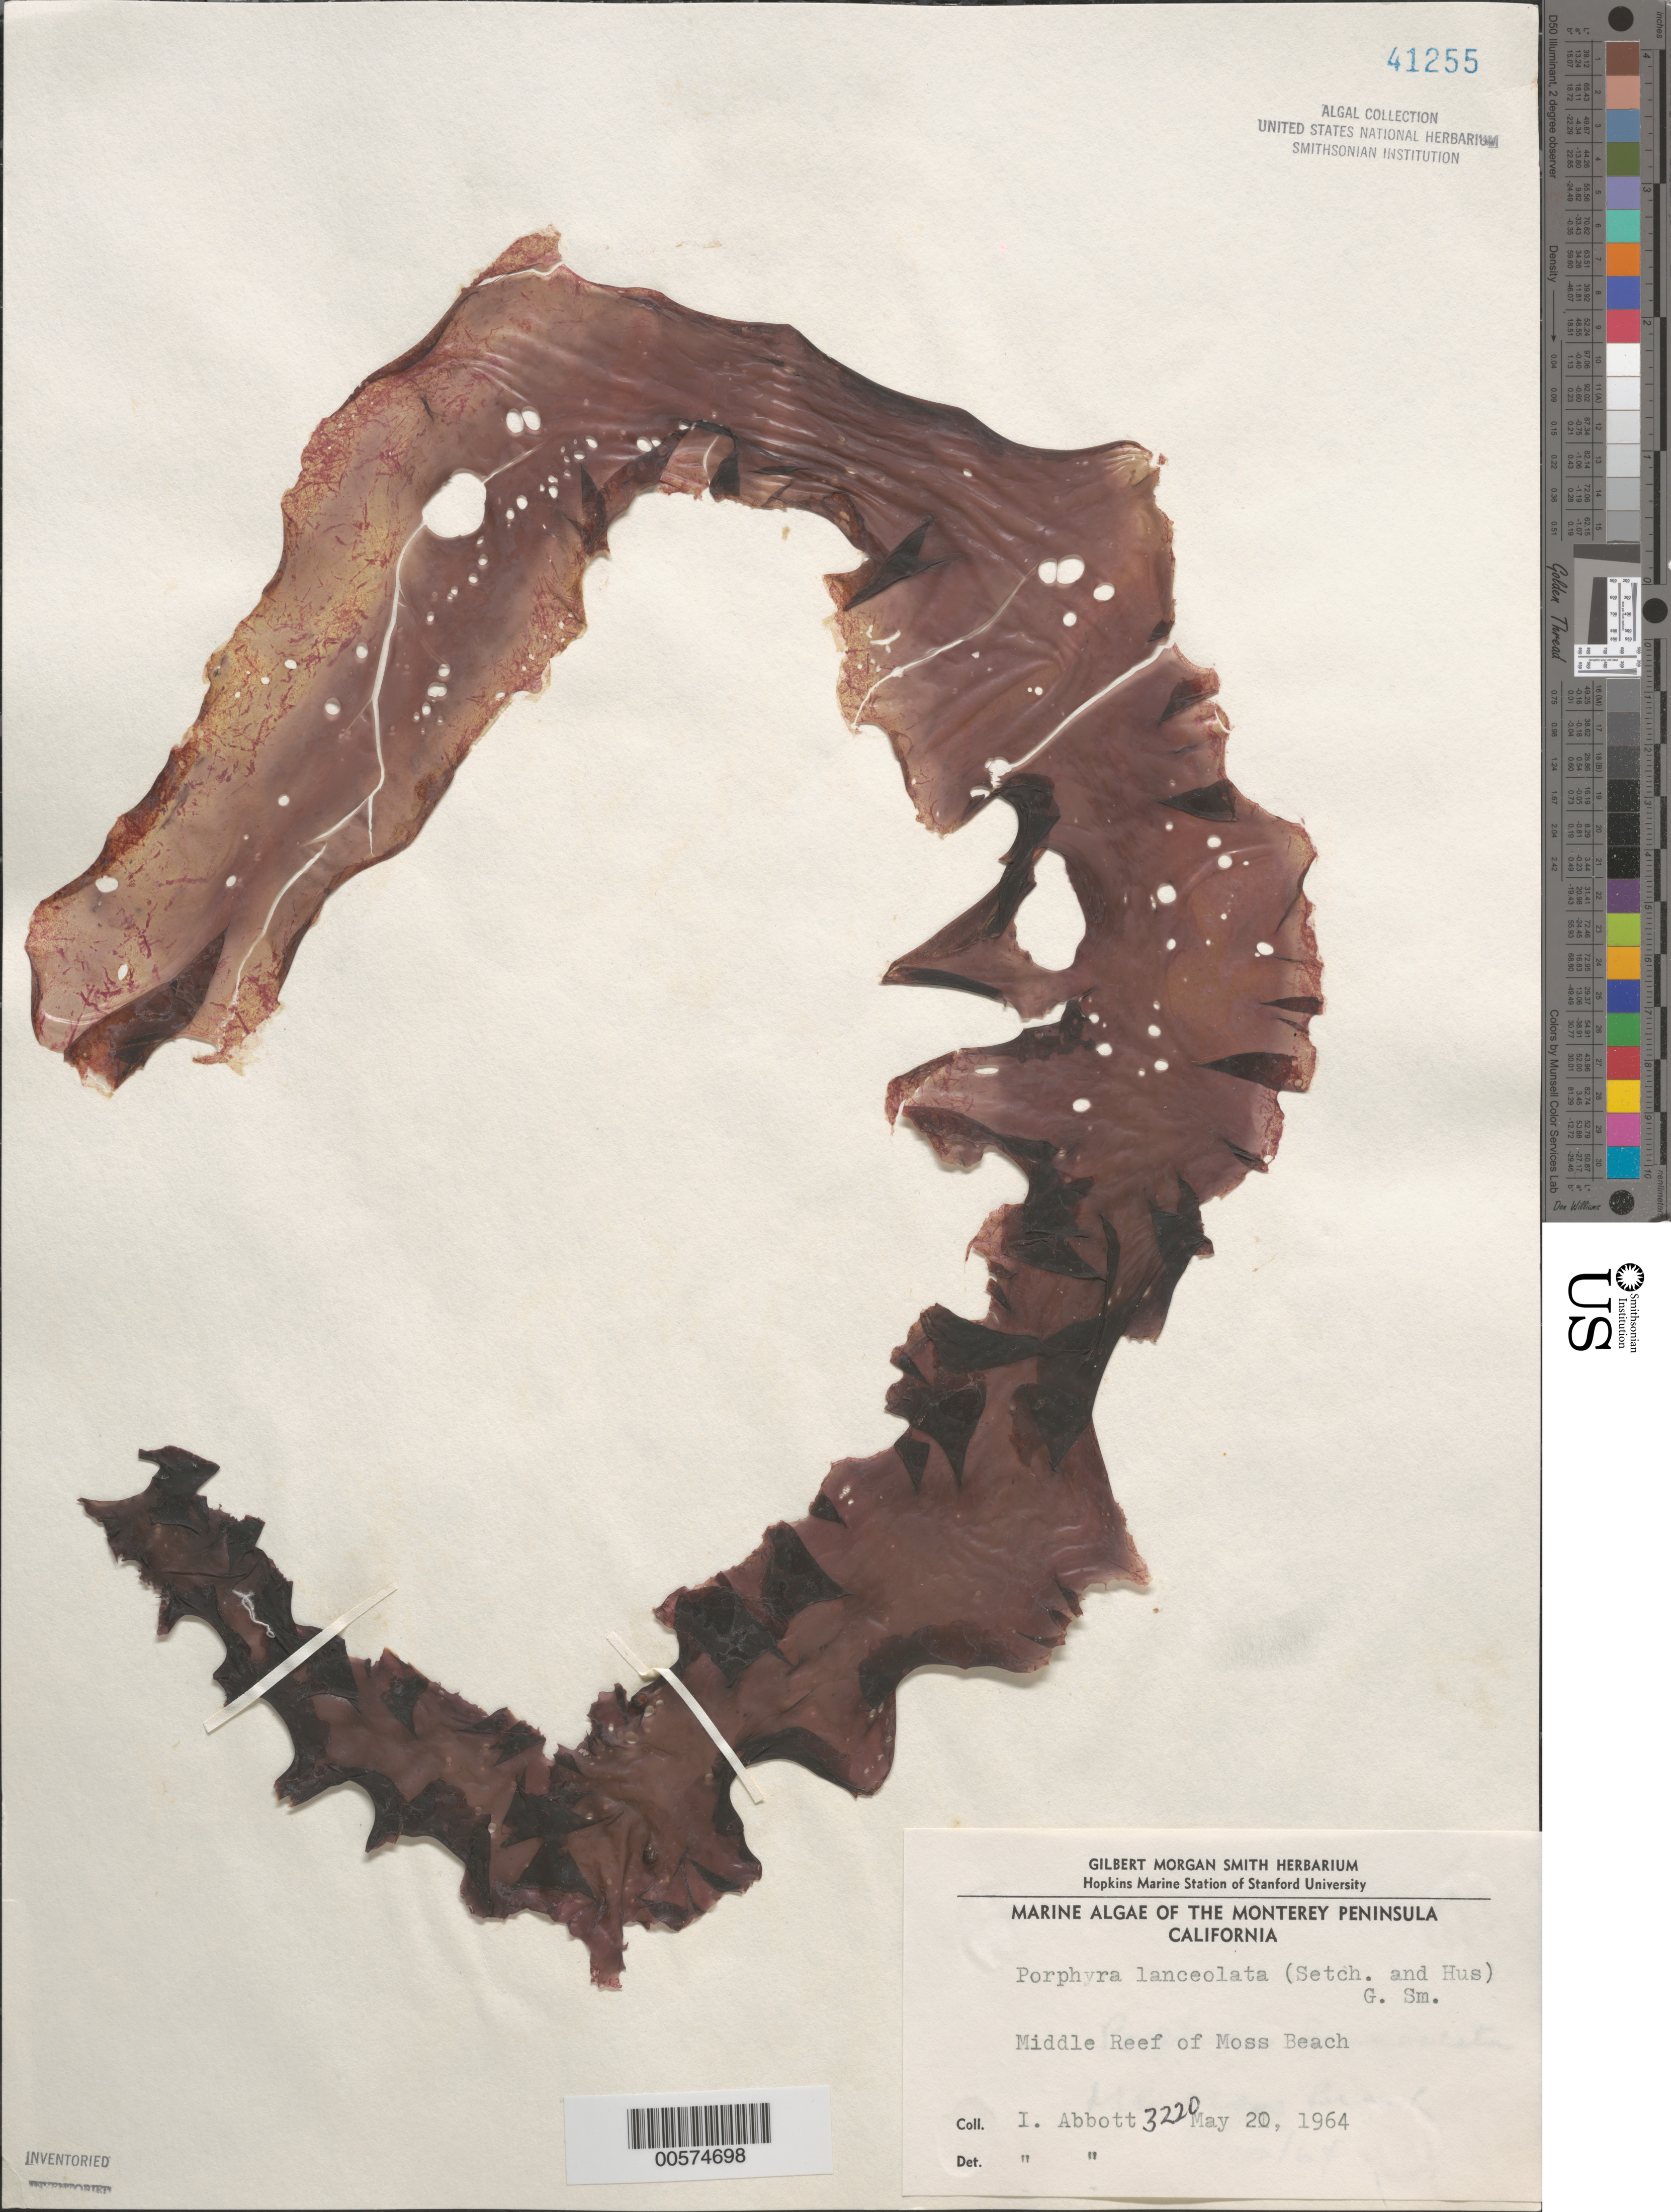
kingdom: Plantae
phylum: Rhodophyta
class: Bangiophyceae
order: Bangiales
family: Bangiaceae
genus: Pyropia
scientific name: Pyropia lanceolata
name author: (Setchell & Hus) S.C. Lindstrom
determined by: Algae name updating Project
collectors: I. A. Abbott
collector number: IAA 3220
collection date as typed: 20 May 1964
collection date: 1964-05-20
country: United States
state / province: California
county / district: Monterey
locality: Middle Reef of Moss Beach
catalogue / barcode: US 41255